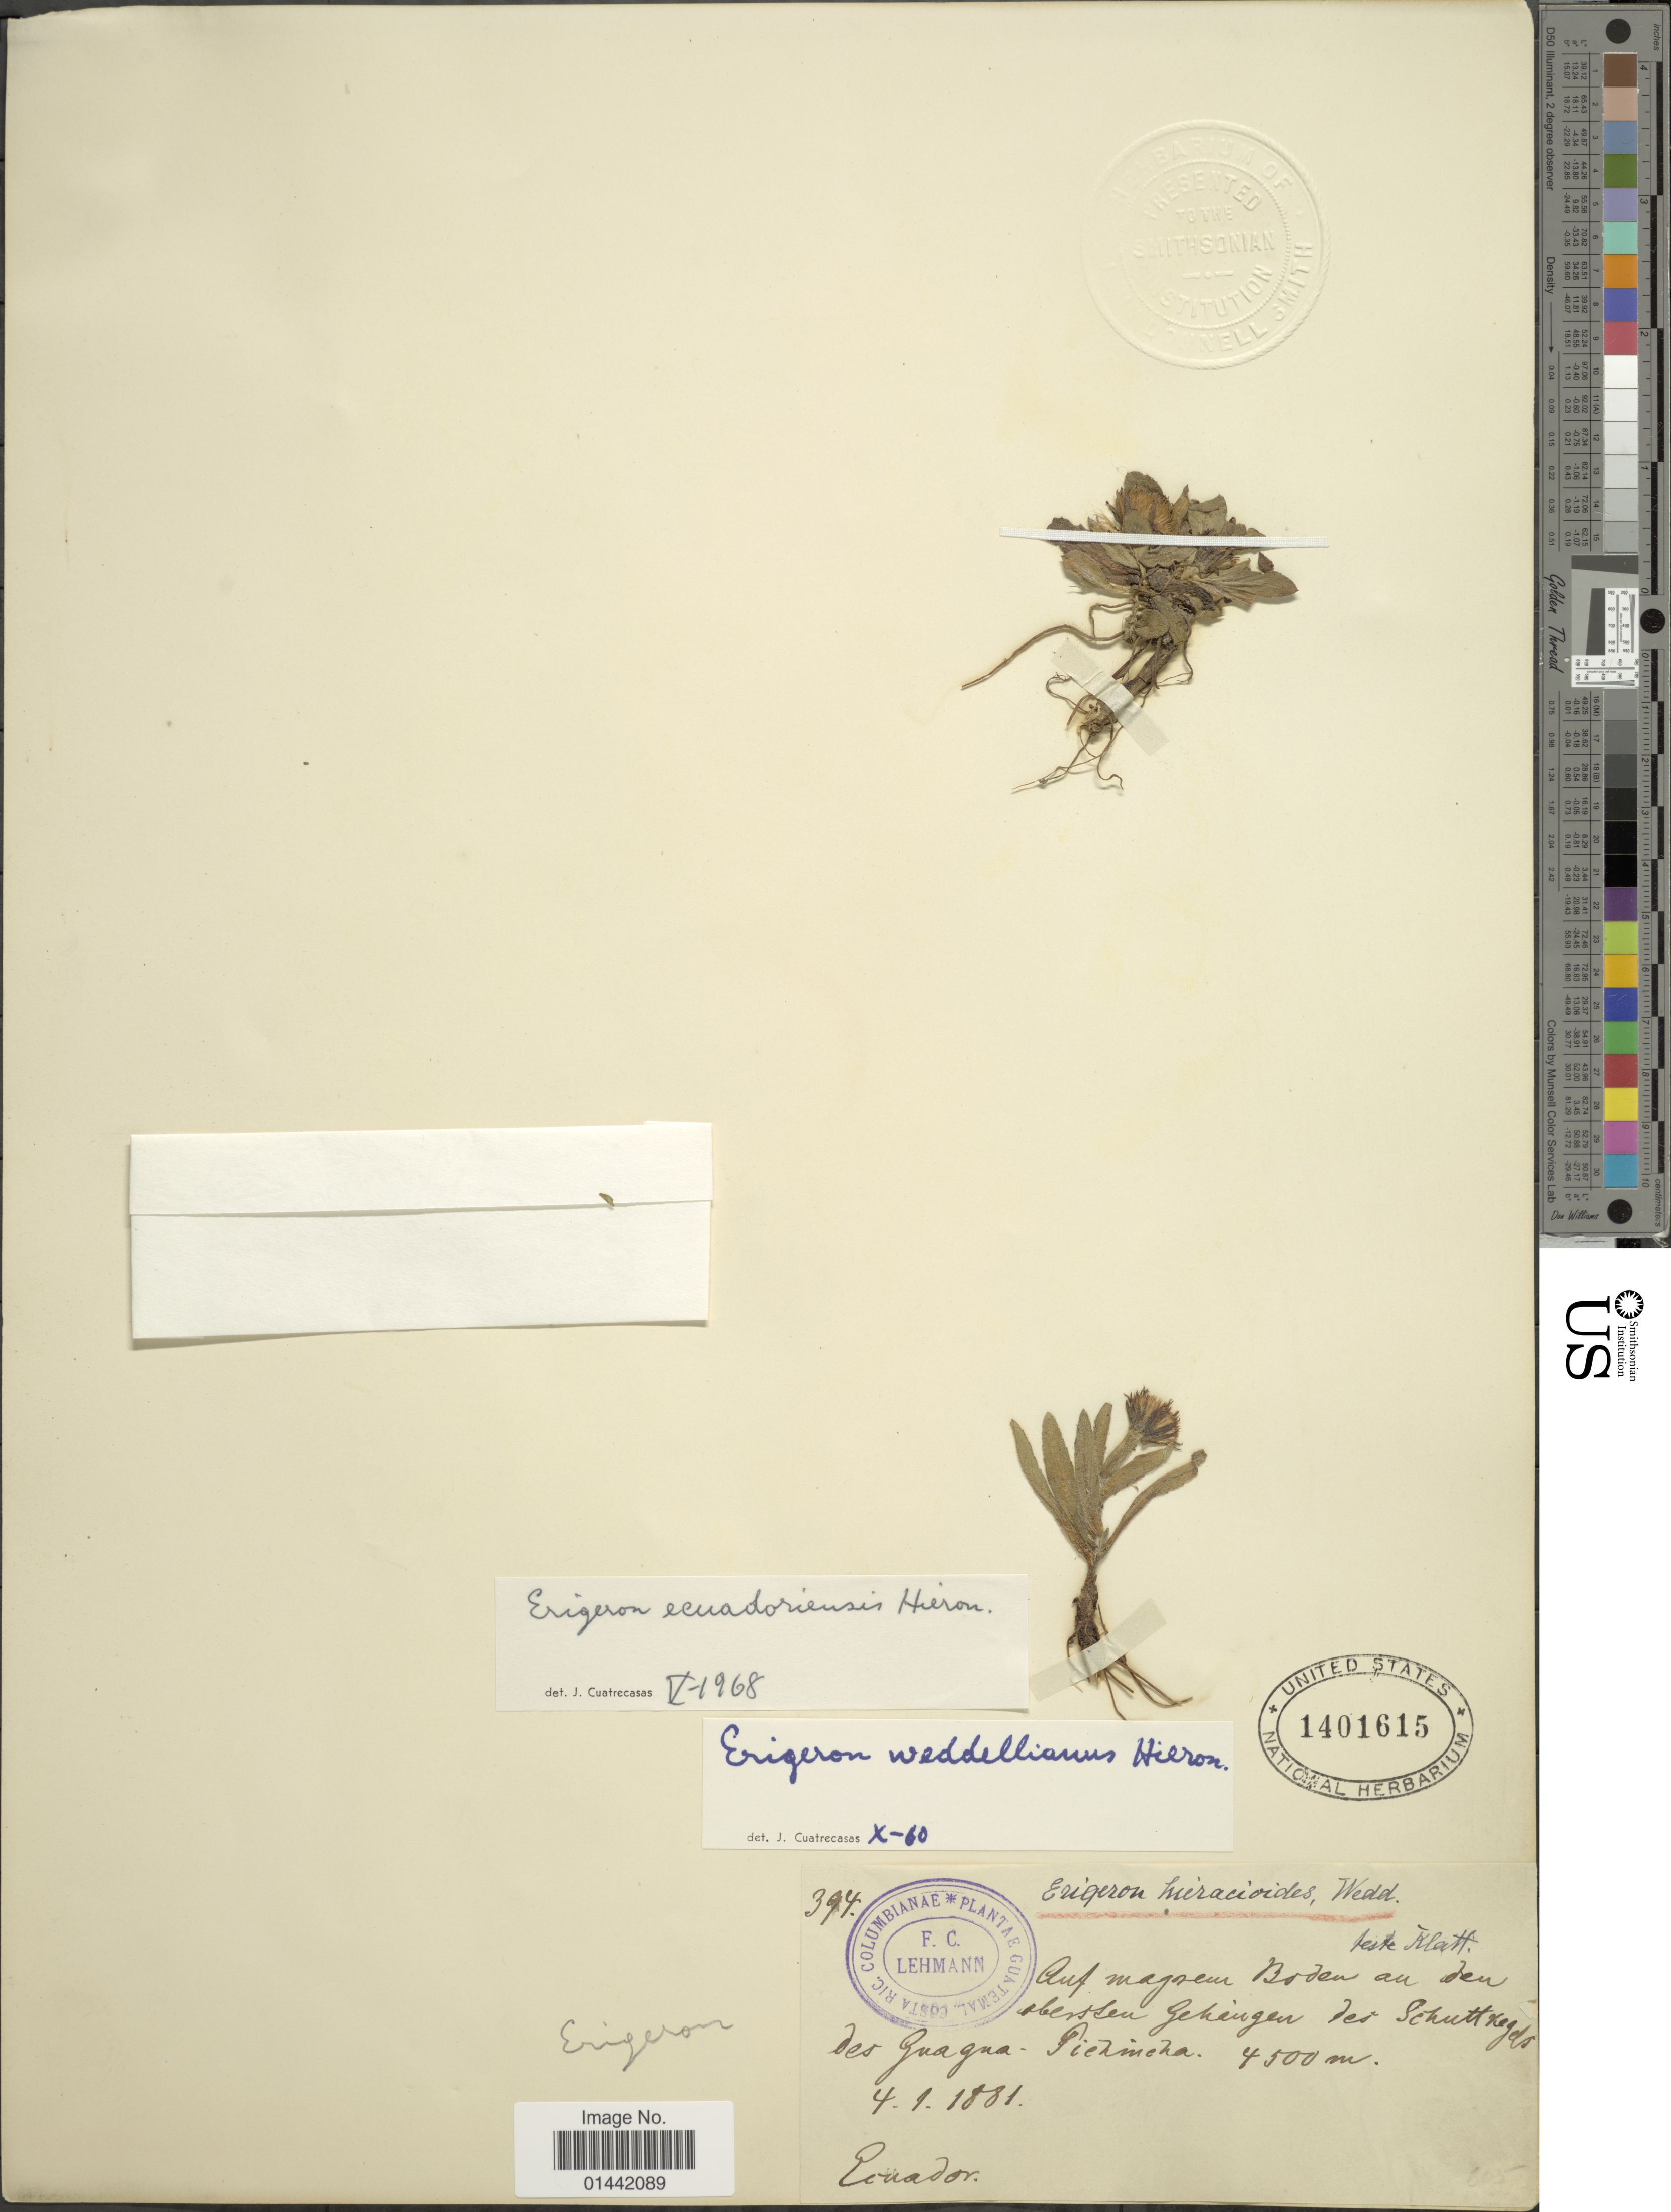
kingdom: Plantae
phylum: Tracheophyta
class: Magnoliopsida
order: Asterales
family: Asteraceae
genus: Erigeron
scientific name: Erigeron ecuadoriensis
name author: Hieron.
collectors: F. C. Lehmann & D. Demaree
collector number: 394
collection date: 1881-01-04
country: Ecuador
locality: Auf magerem Boden an den obersten Gehangen des Schuttkegels des Guagua- Pichincha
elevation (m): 4500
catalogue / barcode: US 1401615